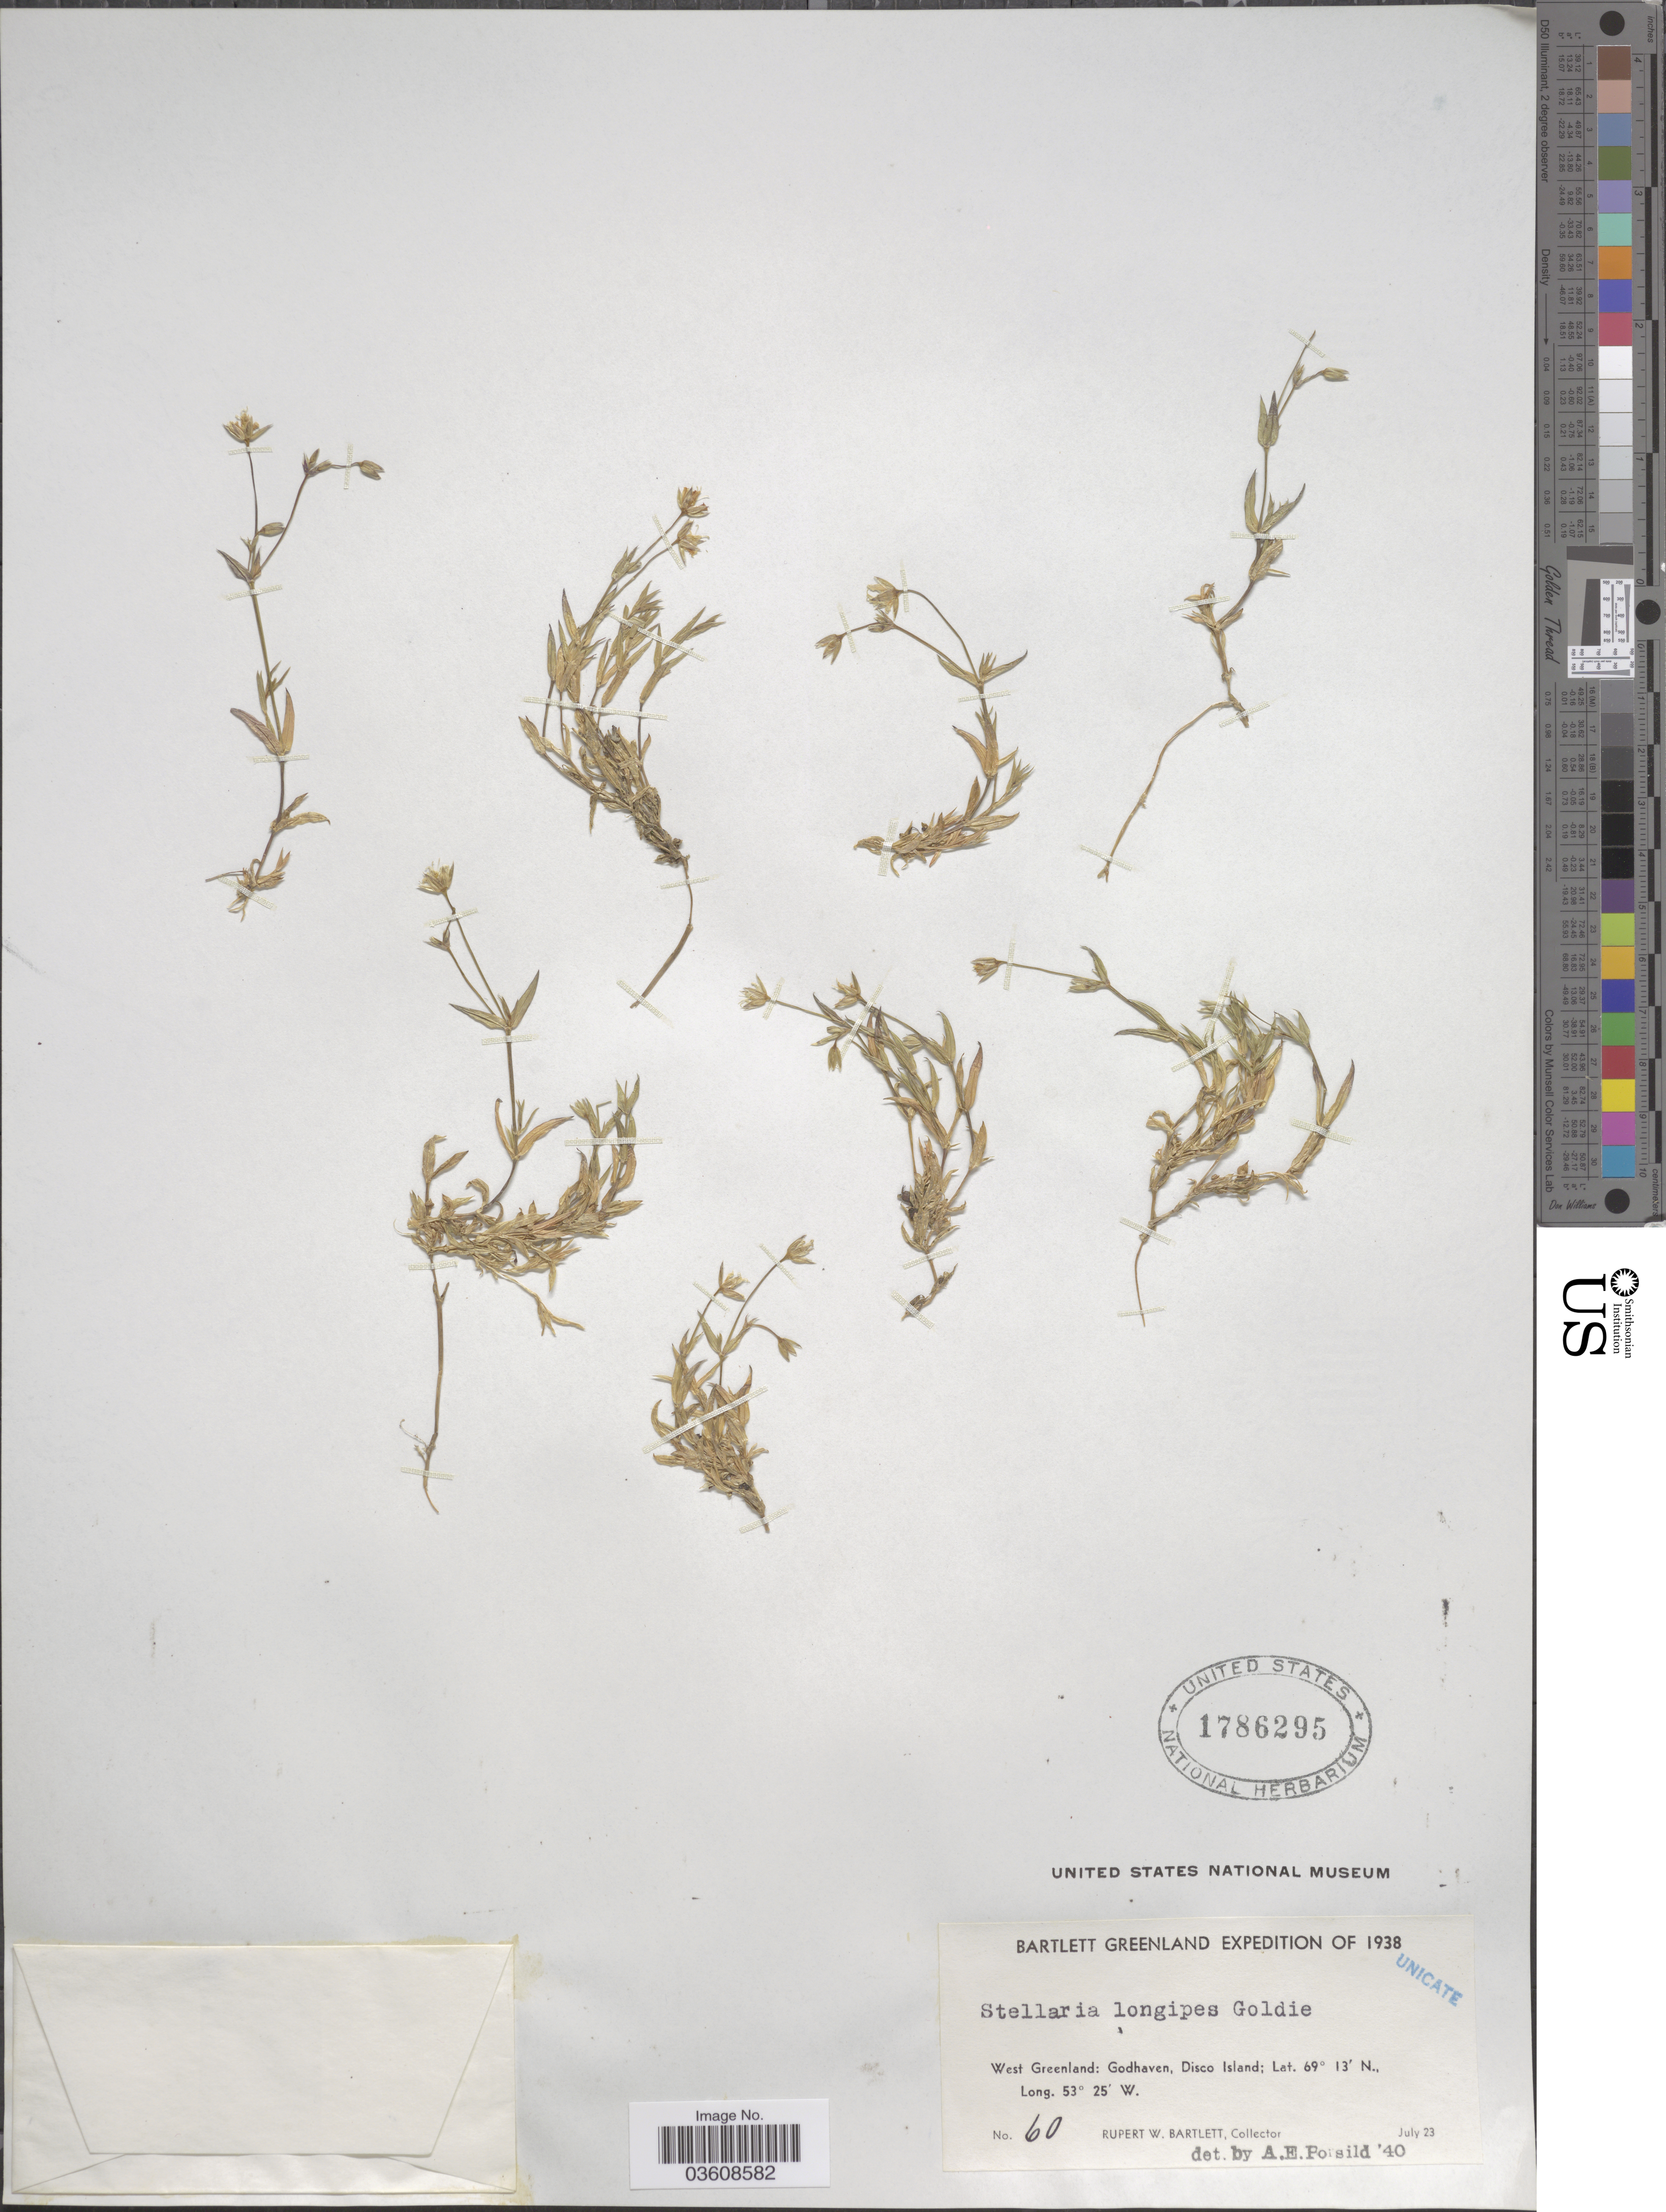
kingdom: Plantae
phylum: Tracheophyta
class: Magnoliopsida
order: Caryophyllales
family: Caryophyllaceae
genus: Stellaria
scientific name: Stellaria longipes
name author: Goldie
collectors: R. W. Bartlett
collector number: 60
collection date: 1938-07-23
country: Greenland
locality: West Greenland: Godhaven, Disco Island.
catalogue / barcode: US 1786295